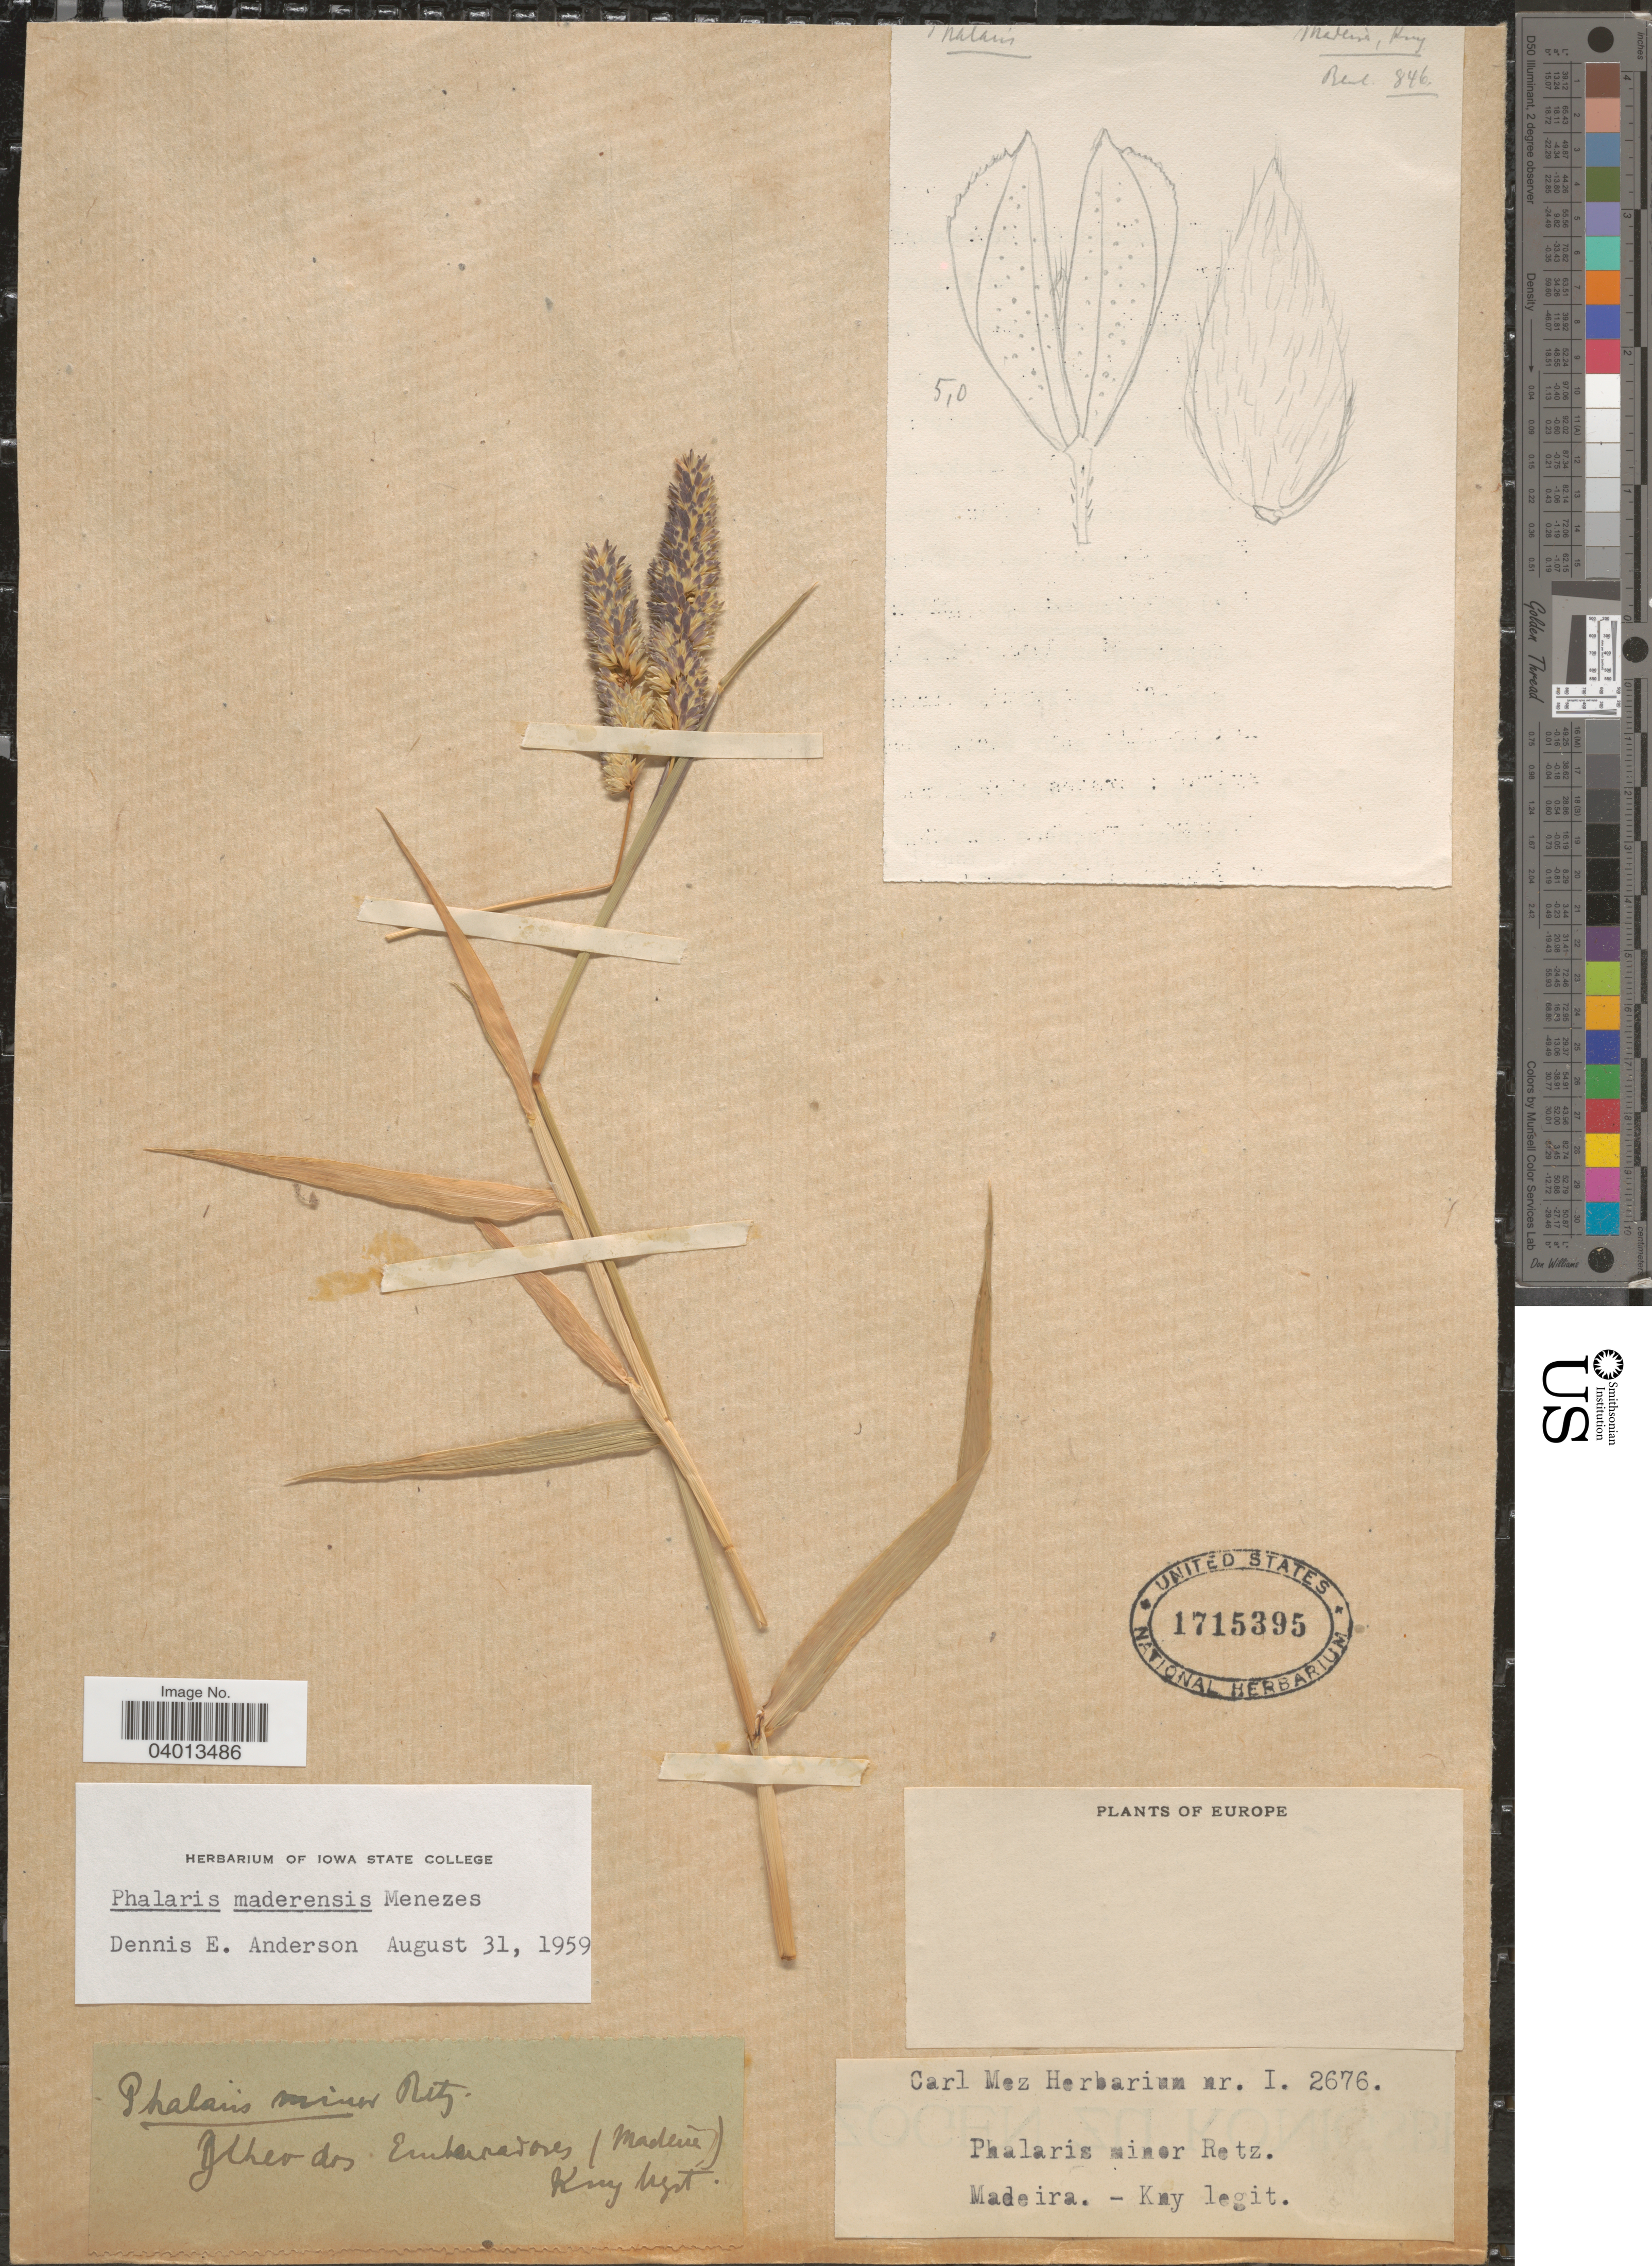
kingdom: Plantae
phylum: Tracheophyta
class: Liliopsida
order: Poales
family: Poaceae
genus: Phalaris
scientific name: Phalaris maderensis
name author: (Menezes) Menezes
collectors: Kny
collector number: I.2676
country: Portugal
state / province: Madeira (Aut. Reg.)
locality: [illegible text]eodos. Embaradores (Madeira).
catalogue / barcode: US 1715395